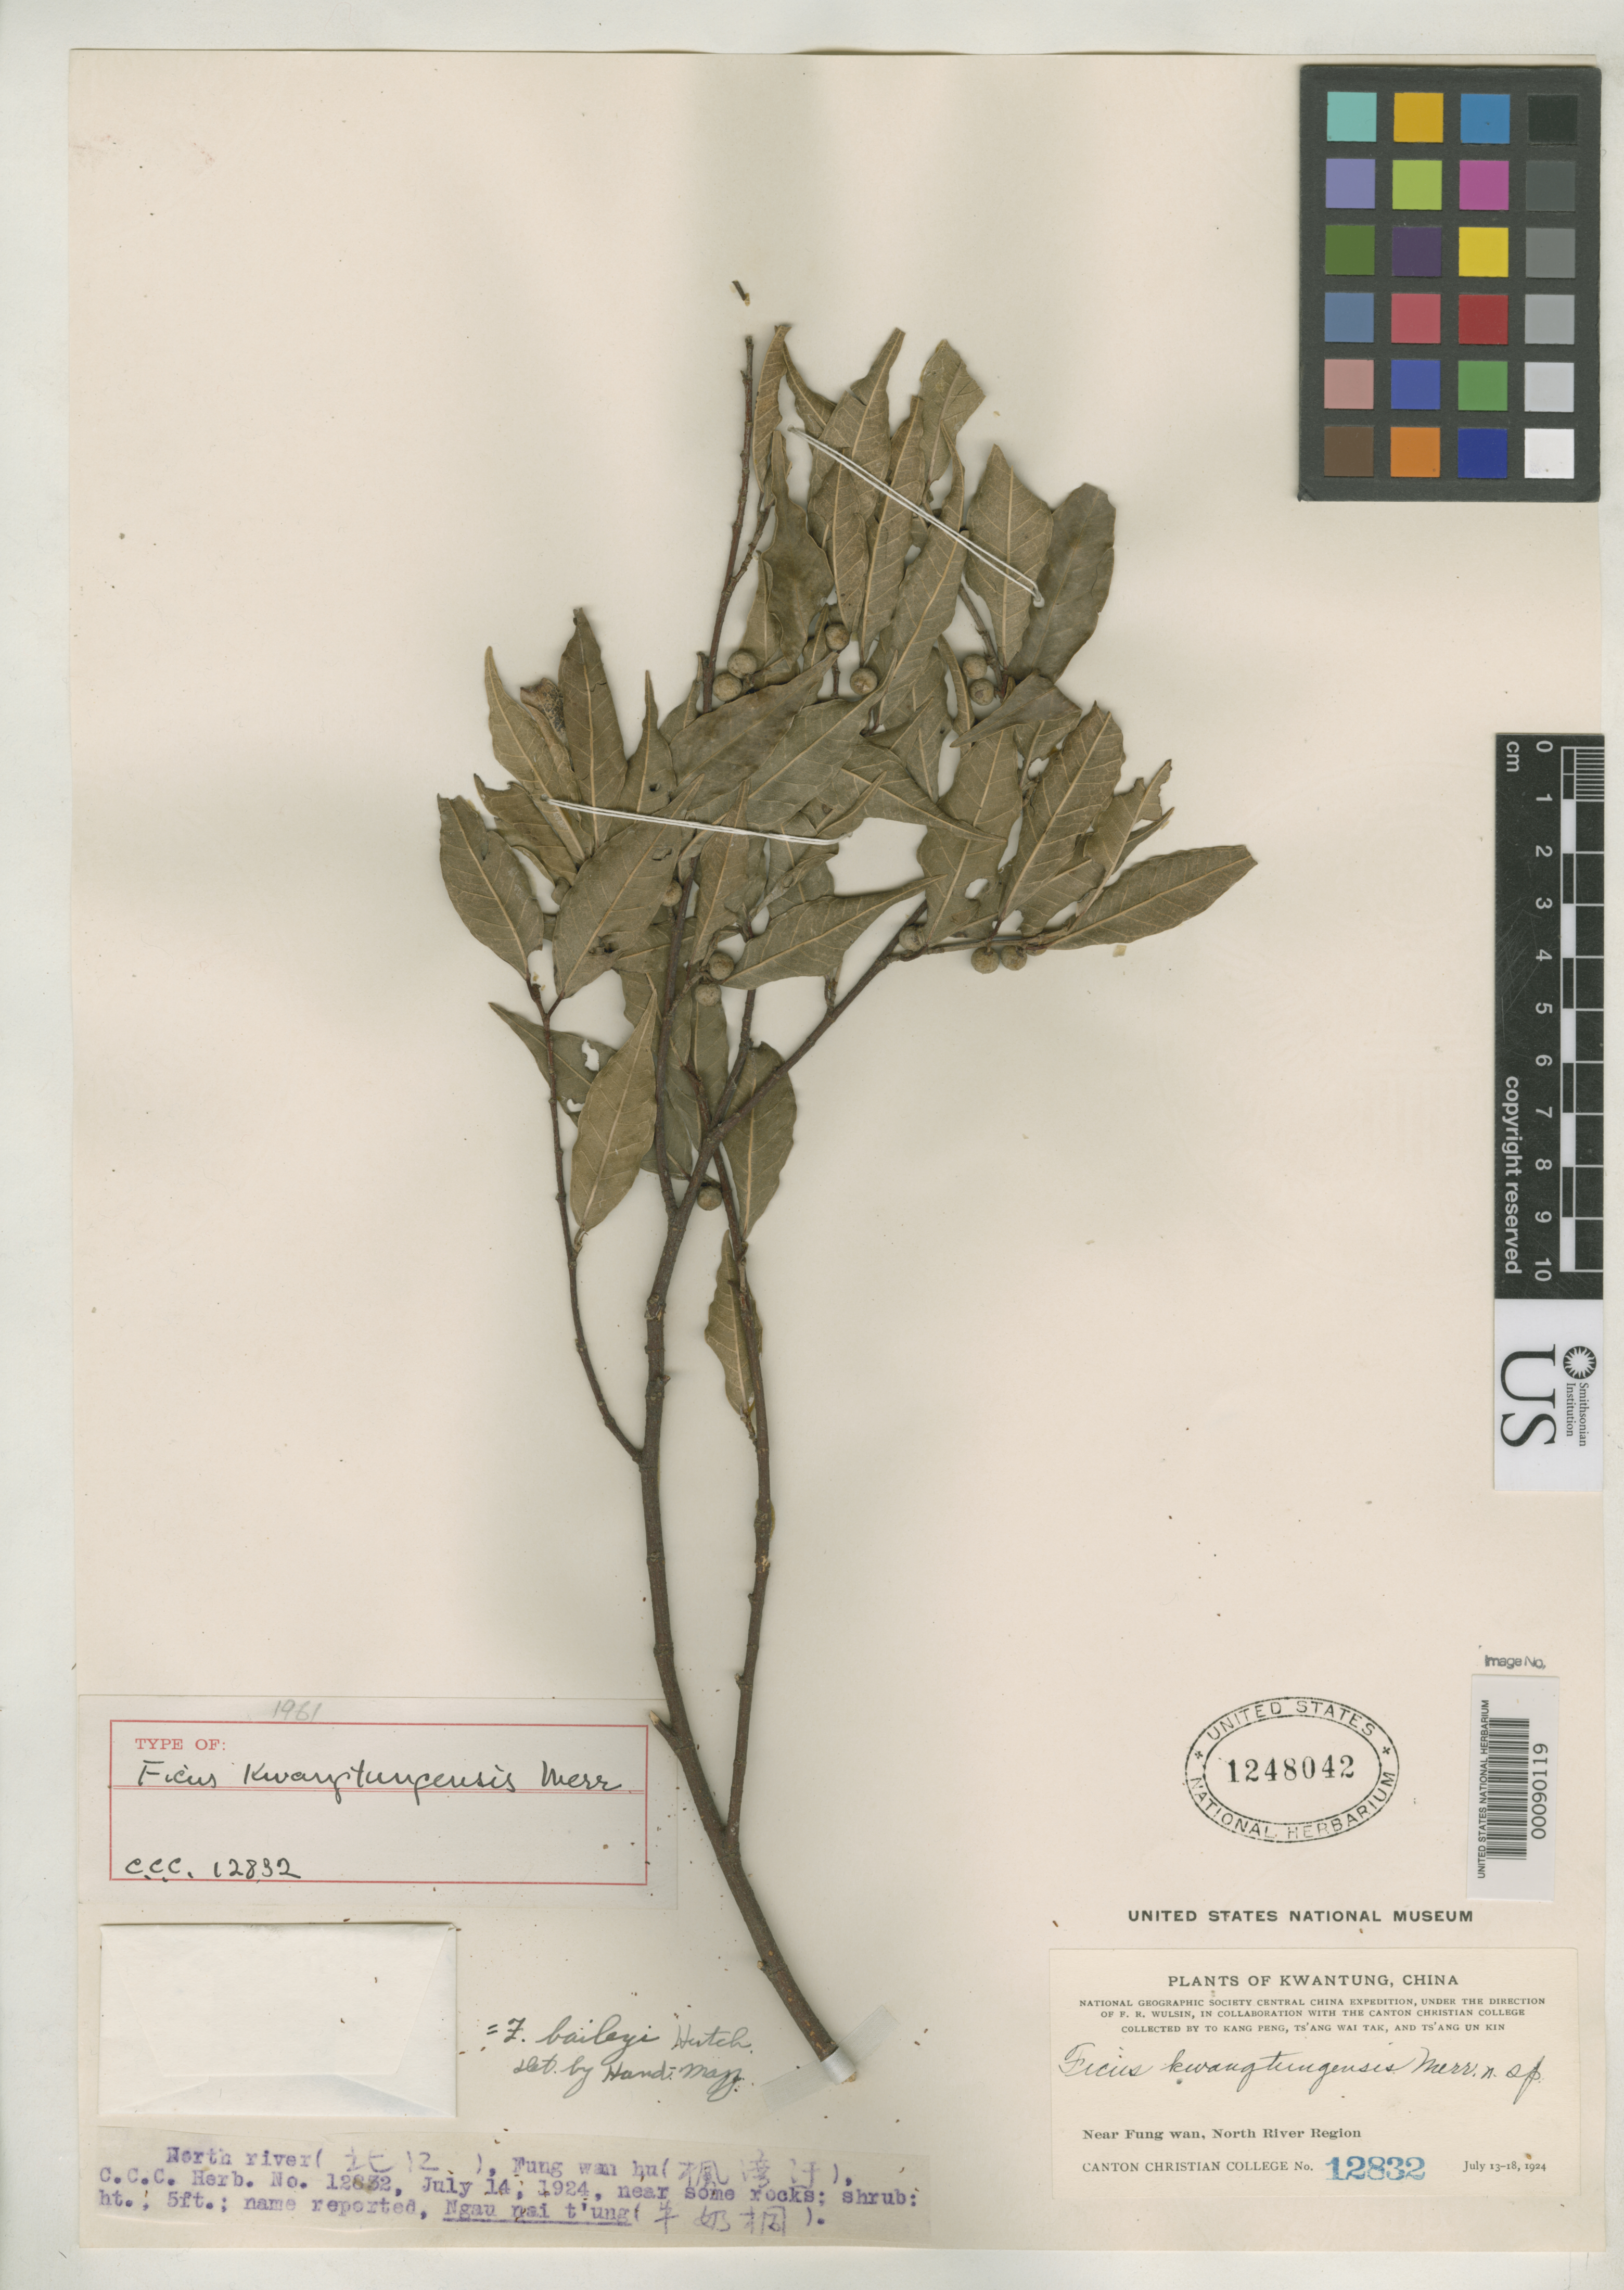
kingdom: Plantae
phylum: Tracheophyta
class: Magnoliopsida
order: Rosales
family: Moraceae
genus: Ficus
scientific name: Ficus kwangtungensis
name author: Merr.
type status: Holotype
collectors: Kang Peng To, W. T. Tsang & U. K. Tsang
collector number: C.C.C. 12832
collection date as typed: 14 Jul 1924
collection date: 1924-07-14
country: China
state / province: Guangdong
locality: Near Fung Wan, North River region.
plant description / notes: Introduction (p. 3) indicates holotypes at US: "The study set of these collections is deposited in the Herbarium of the University of California, but the actual types of those species based on the Wulsin Expedition collections are in the United States National Herbarium."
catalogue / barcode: US 1248042